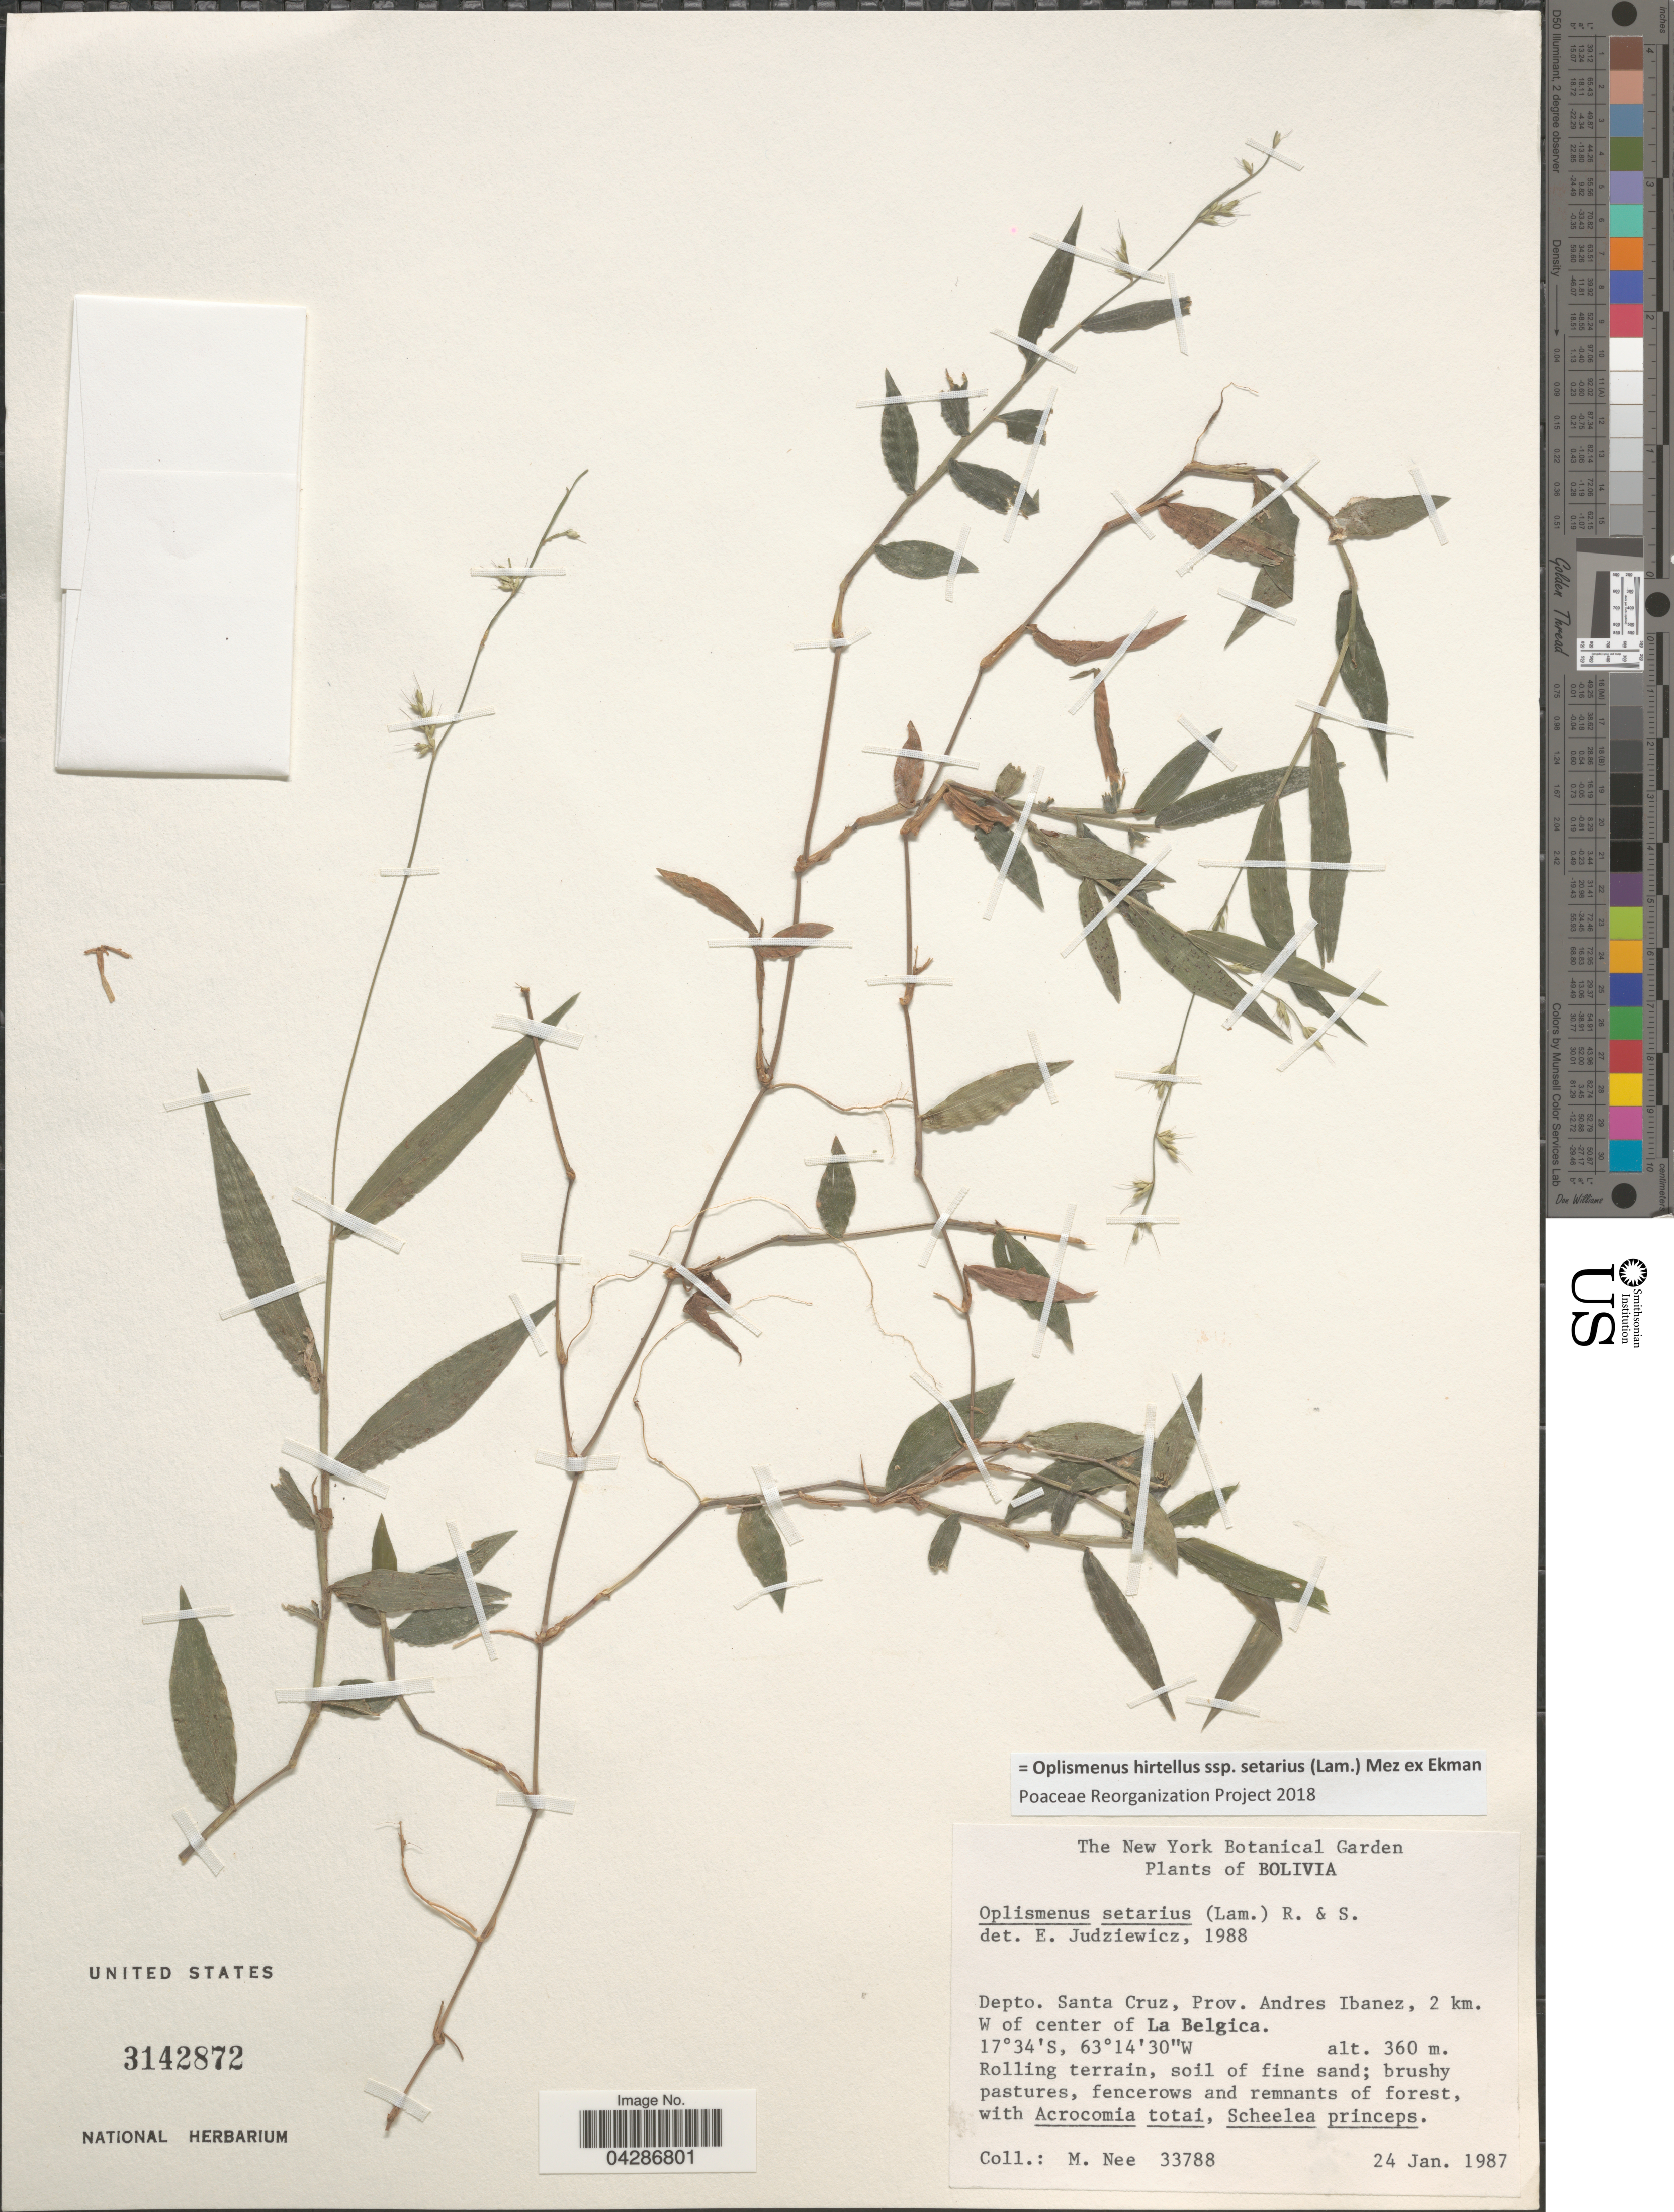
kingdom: Plantae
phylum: Tracheophyta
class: Liliopsida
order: Poales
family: Poaceae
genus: Oplismenus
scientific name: Oplismenus hirtellus subsp. setarius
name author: (Lam.) Mez ex Ekman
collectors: M. Nee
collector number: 33788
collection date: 1987-01-24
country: Bolivia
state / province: Santa Cruz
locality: Depto. Santa Cruz, Prov. Andres Ibanez, 2 km. W of center of La Belgica.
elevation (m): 360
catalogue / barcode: US 3142872